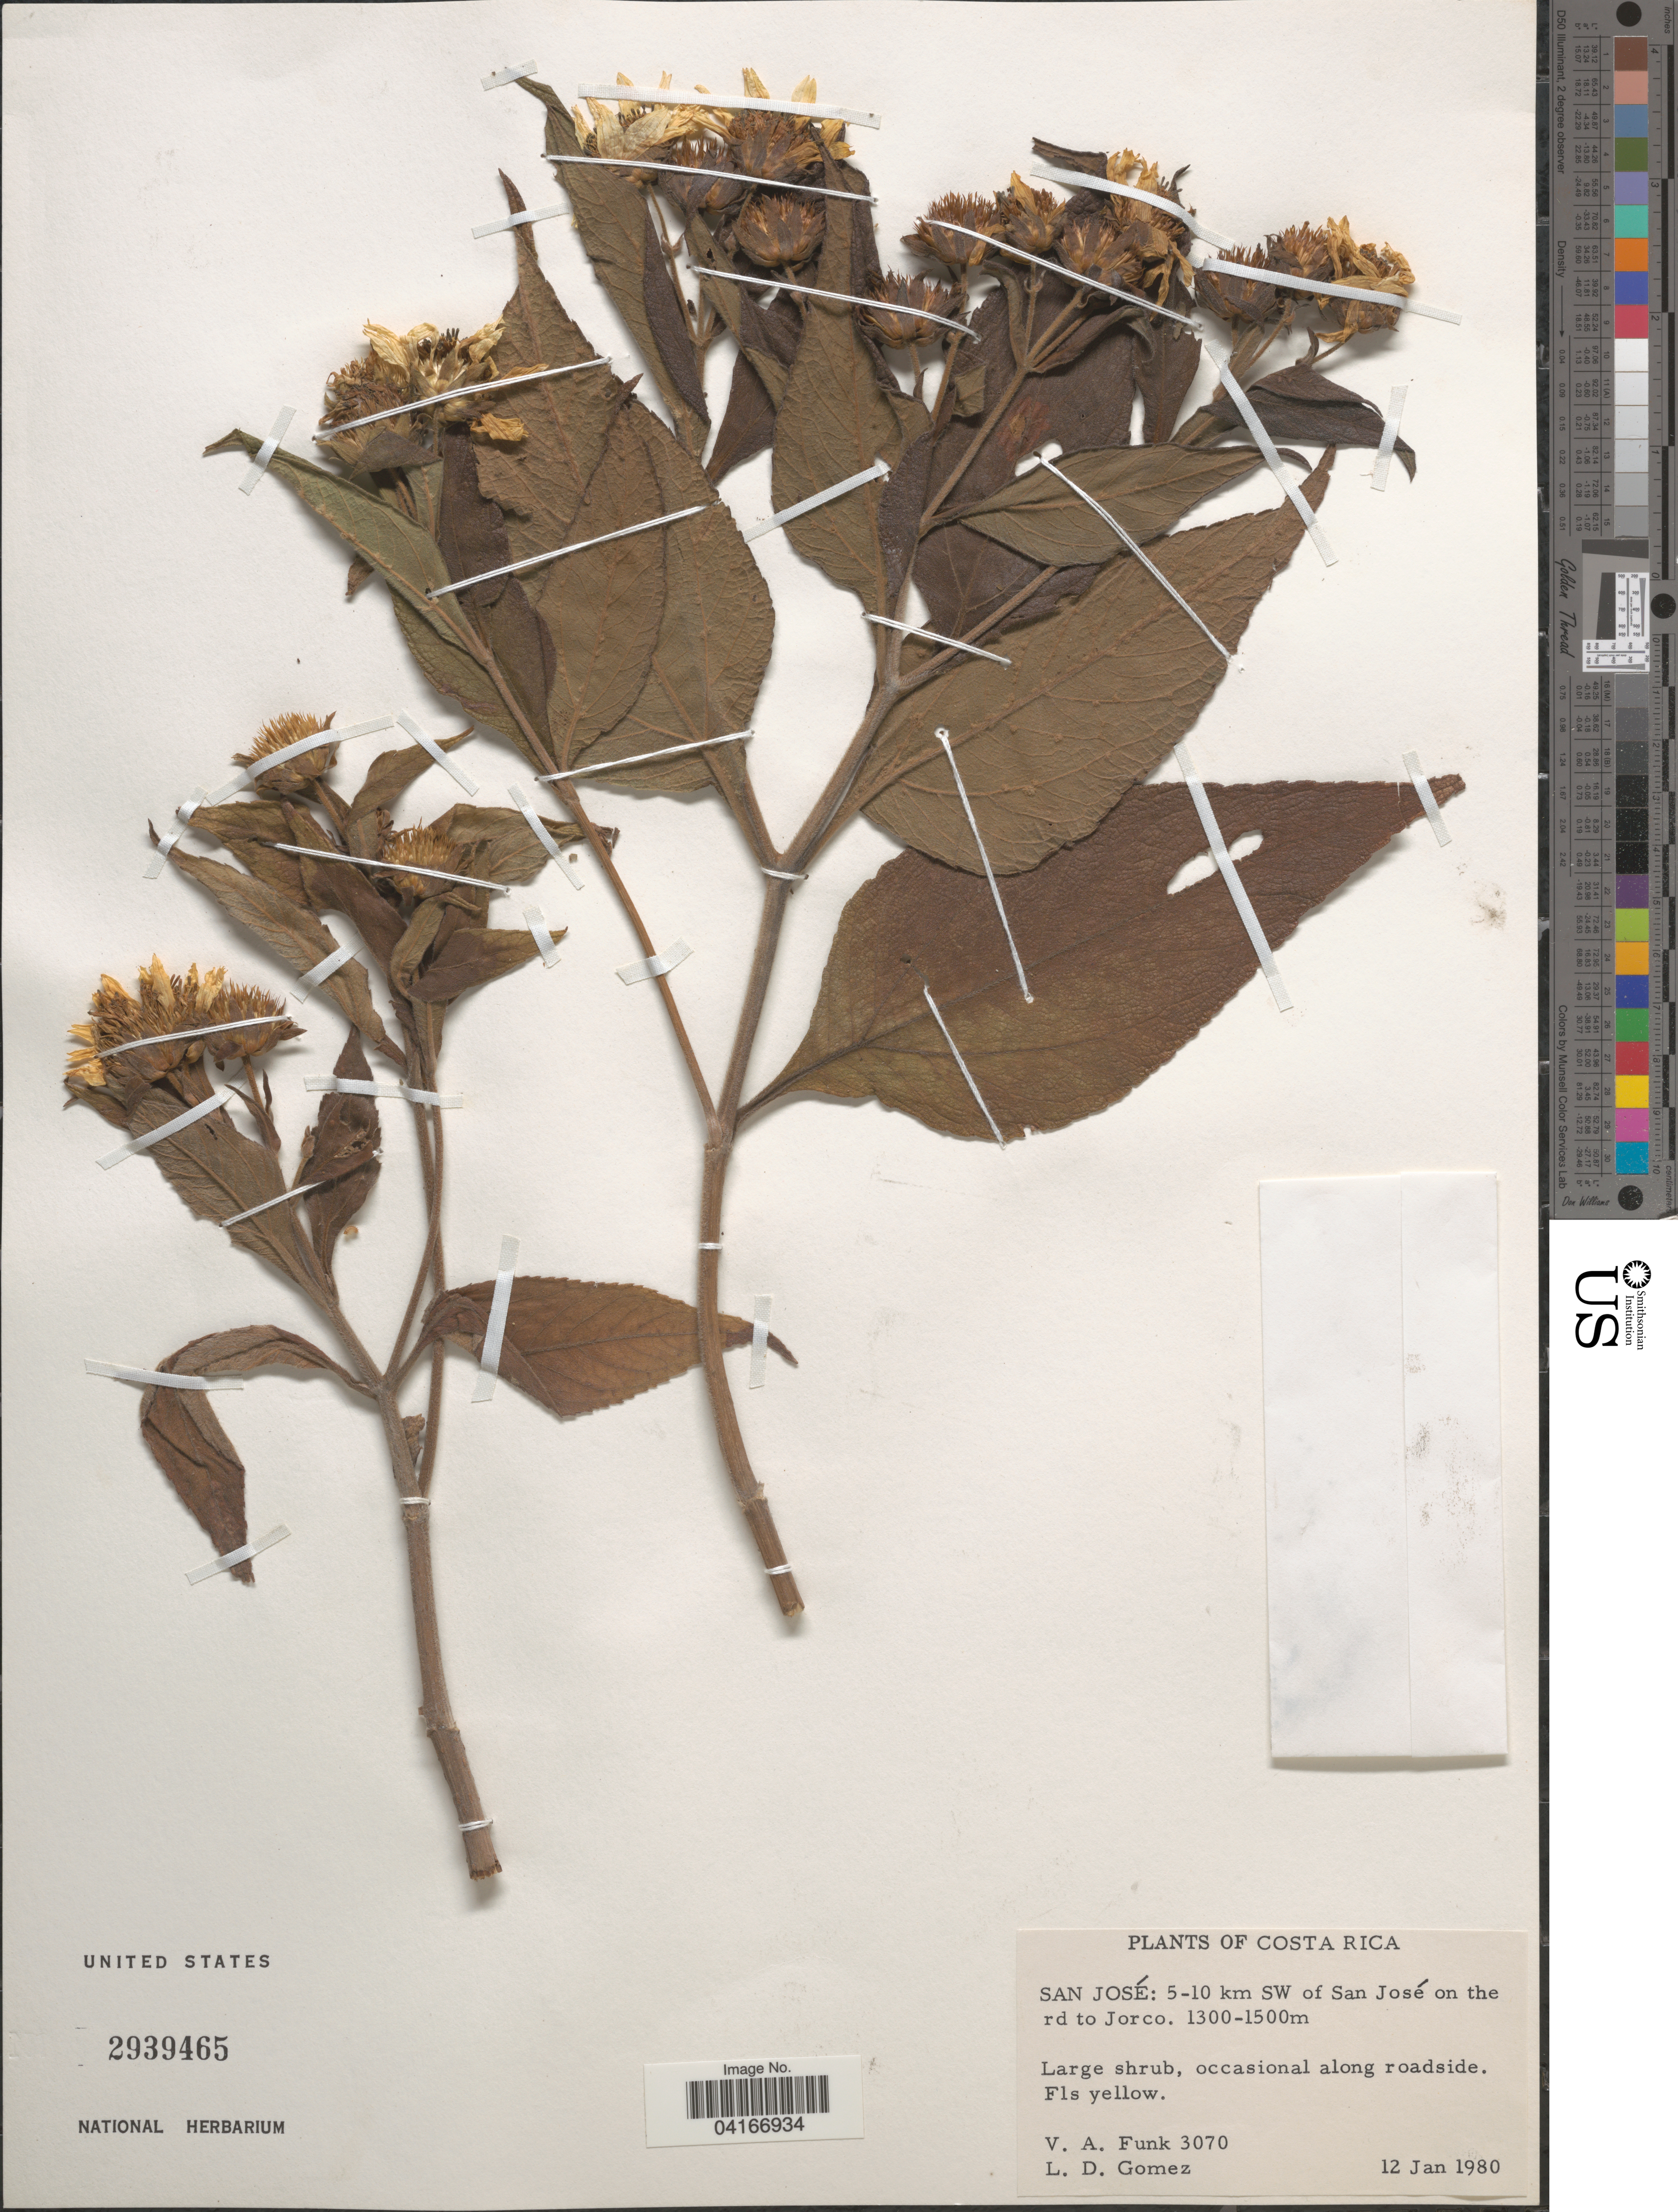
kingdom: Plantae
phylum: Tracheophyta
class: Magnoliopsida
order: Asterales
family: Asteraceae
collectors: V. Funk & L. D. Gómez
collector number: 3070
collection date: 1980-01-12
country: Costa Rica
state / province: San José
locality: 5-10 km SW of San José on the rd to Jorco.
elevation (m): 1300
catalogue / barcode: US 2939465